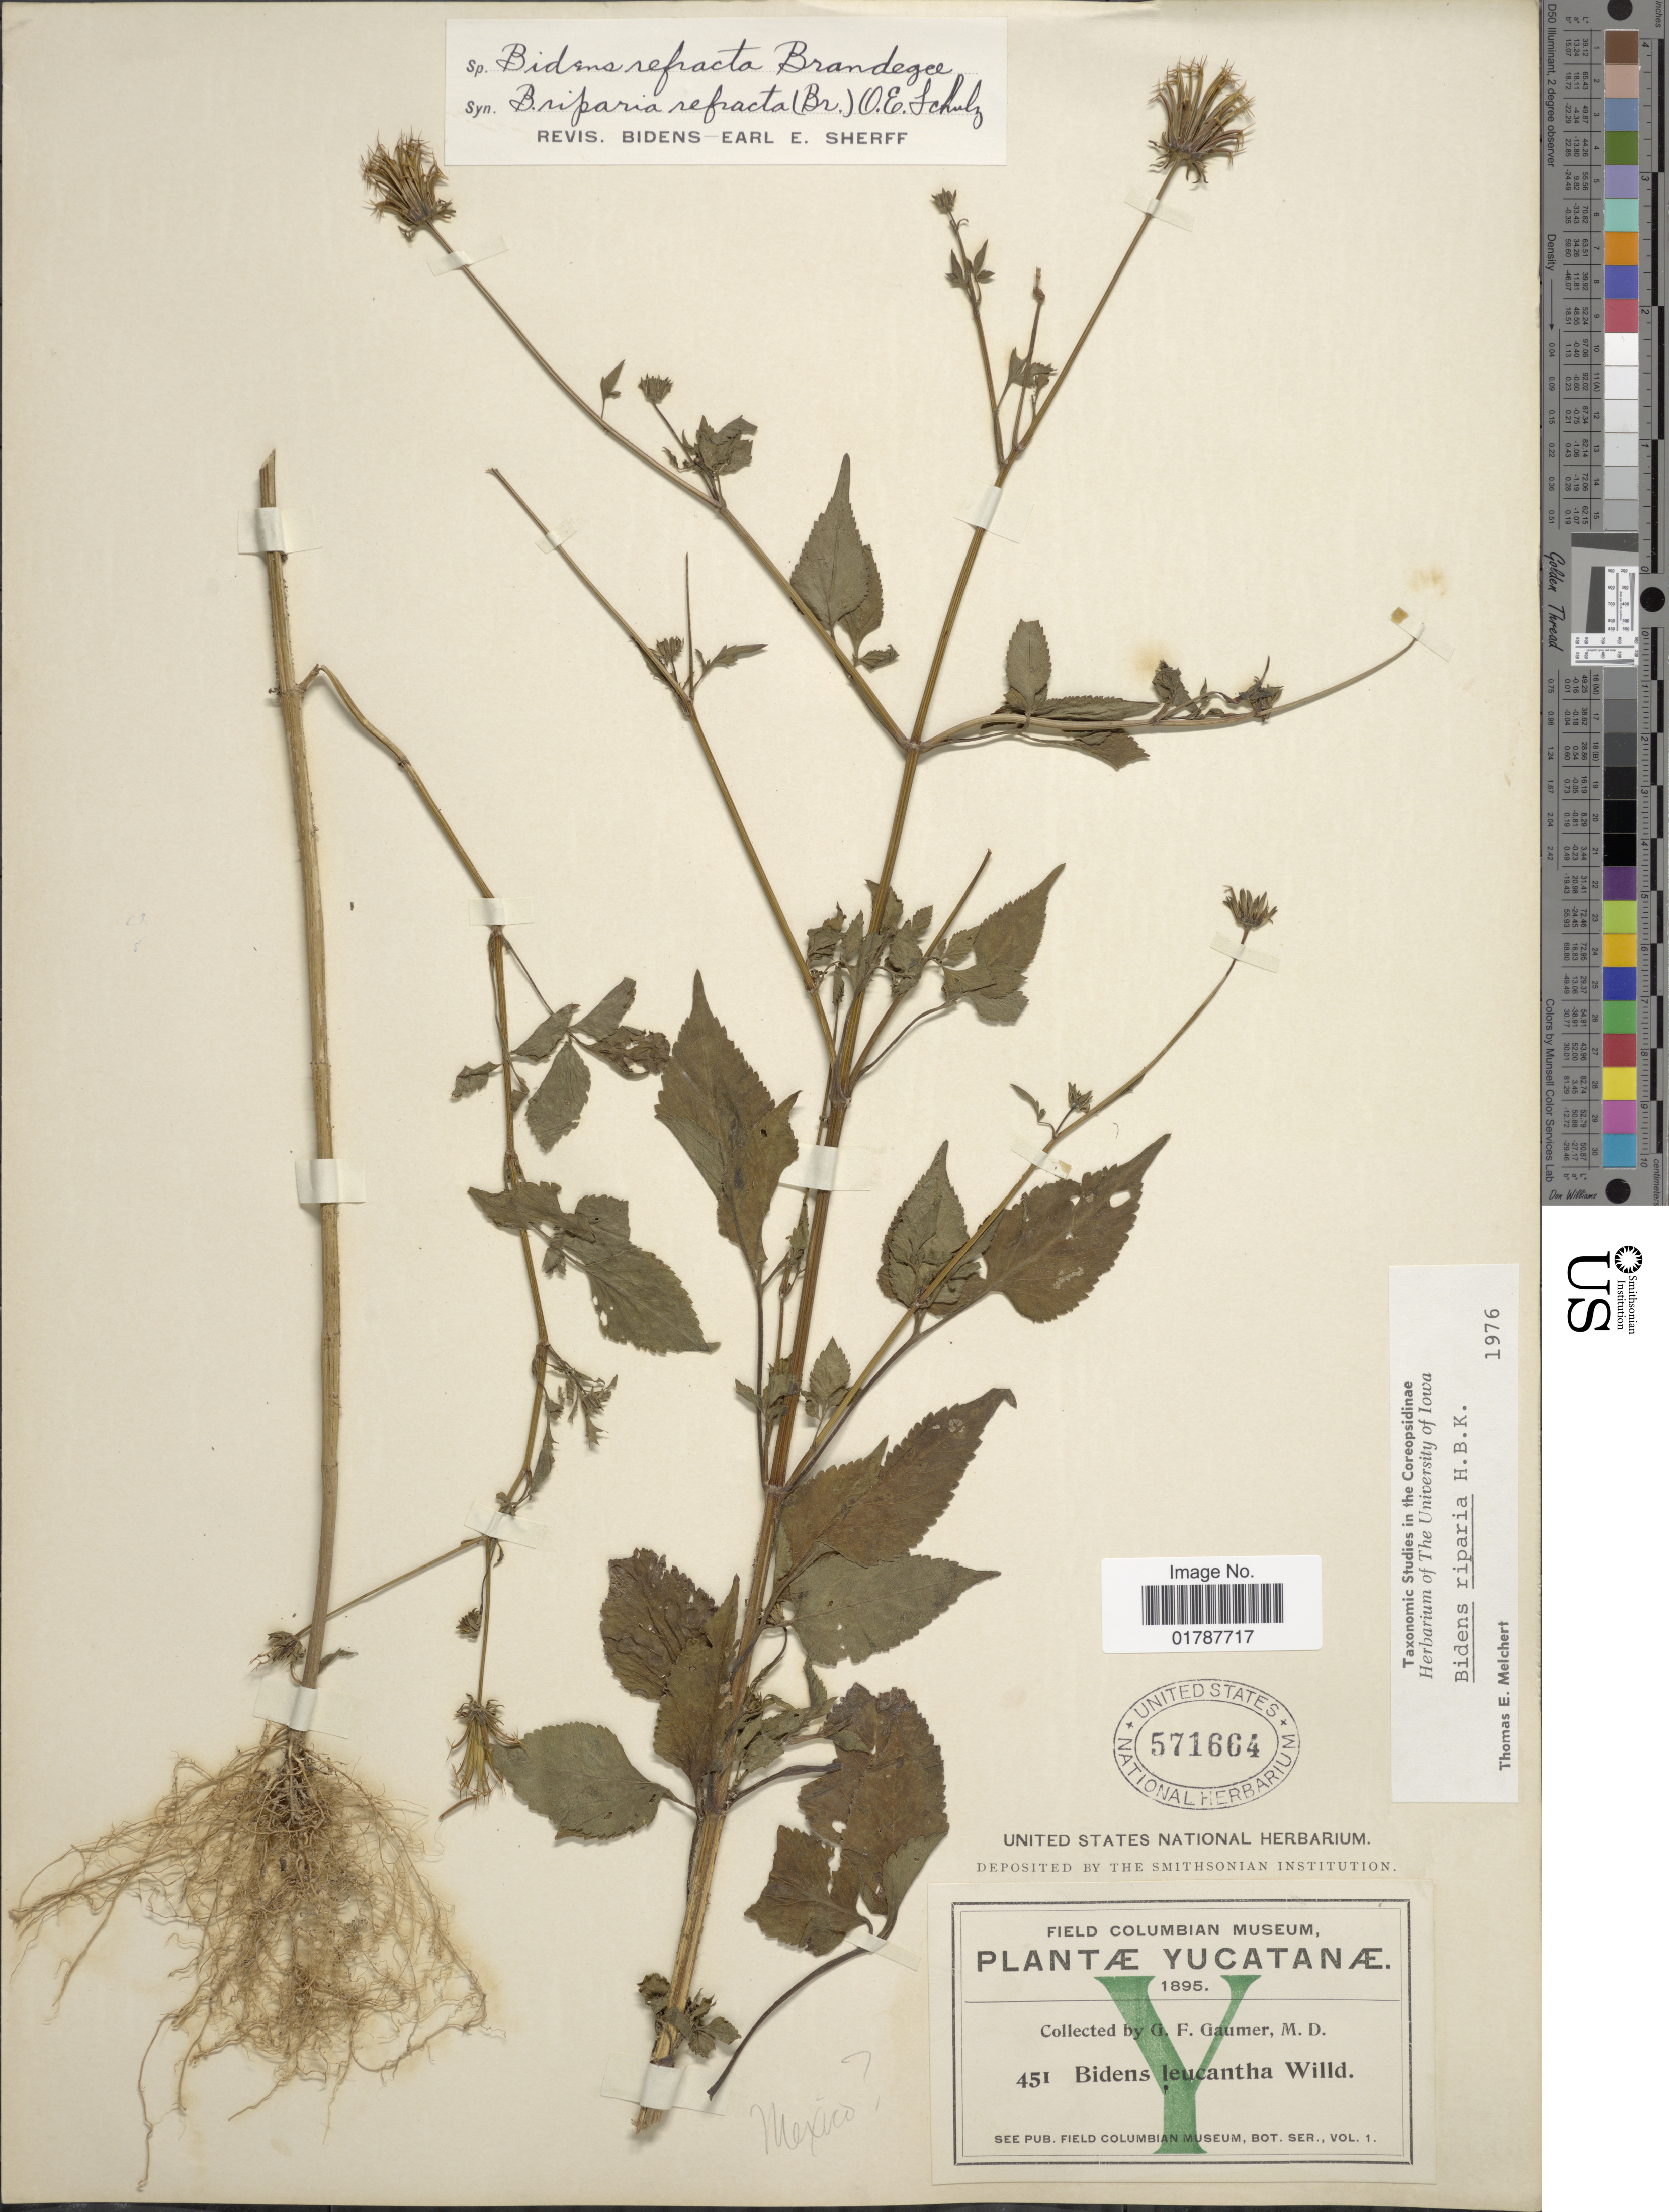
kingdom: Plantae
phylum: Tracheophyta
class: Magnoliopsida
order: Asterales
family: Asteraceae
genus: Bidens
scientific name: Bidens riparia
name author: Kunth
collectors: G. F. Gaumer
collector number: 451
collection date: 1895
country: Mexico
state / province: Yucatán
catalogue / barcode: US 571664